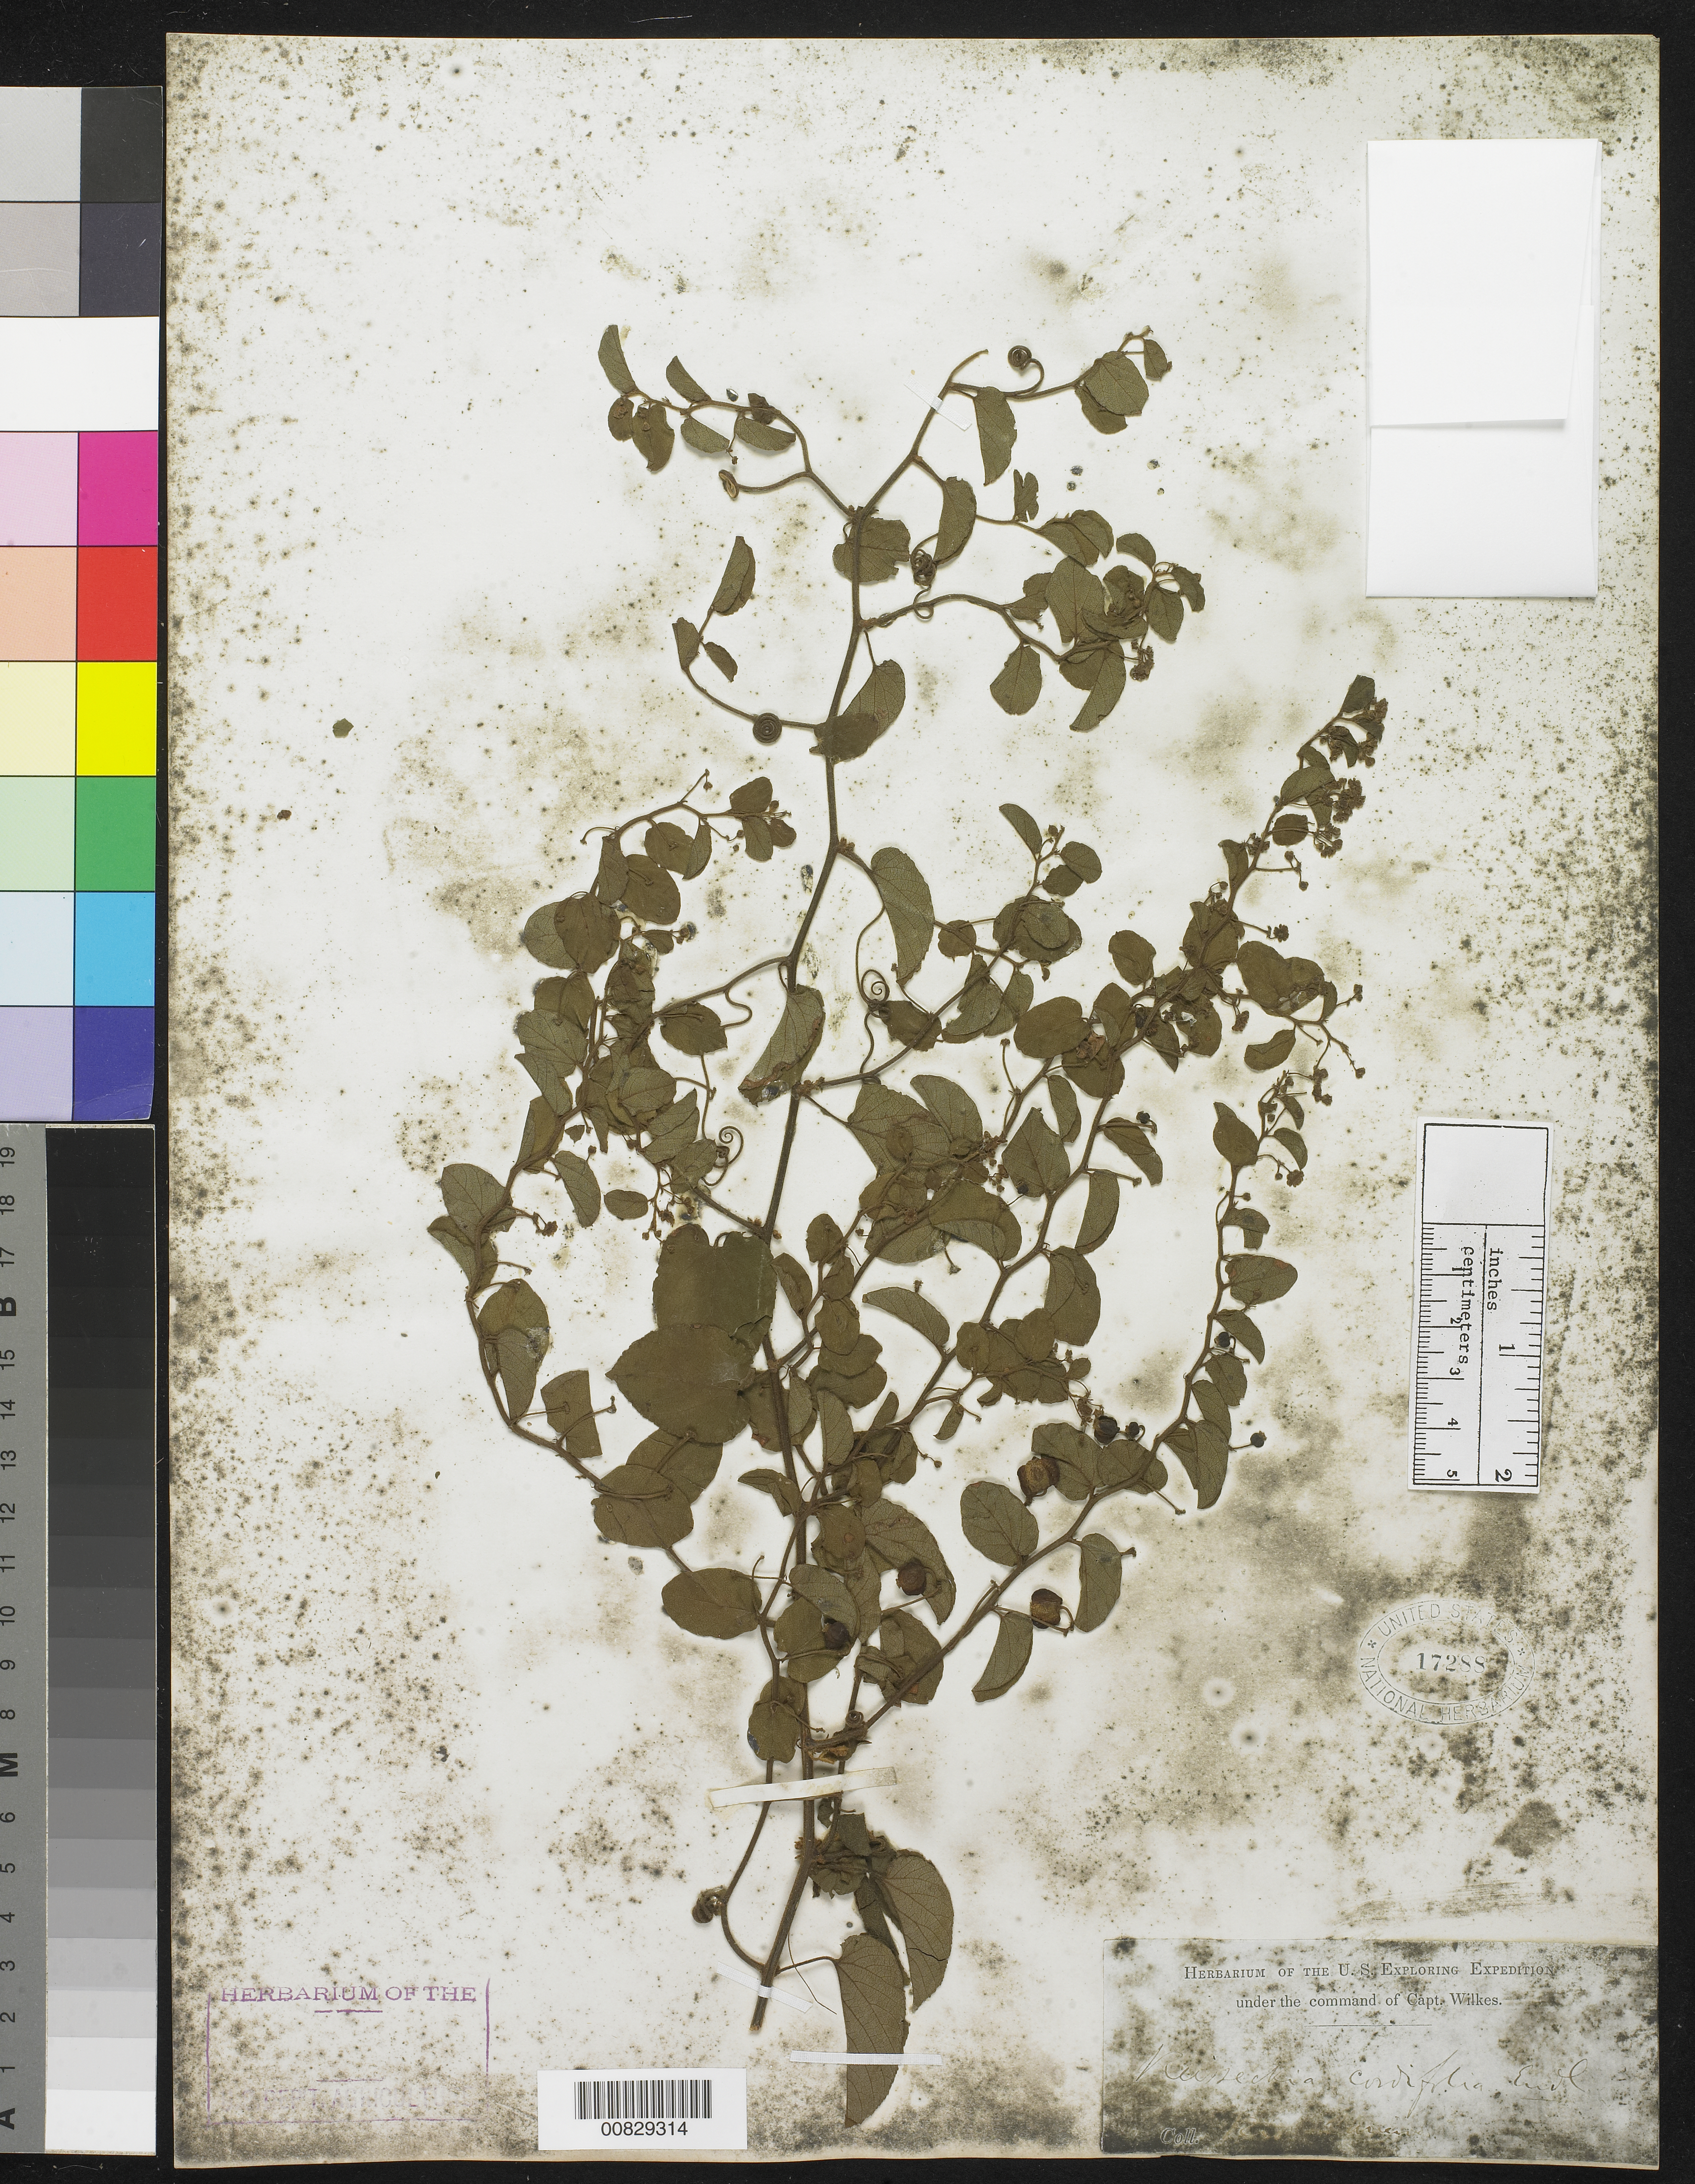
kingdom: Plantae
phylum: Tracheophyta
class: Magnoliopsida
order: Rosales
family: Rhamnaceae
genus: Reissekia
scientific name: Reissekia smilacina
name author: (Sm.) Endl.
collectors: Wilkes Explor. Exped.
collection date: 1838/1842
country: Brazil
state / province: Rio de Janeiro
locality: Rio Janeiro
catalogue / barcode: US 17288